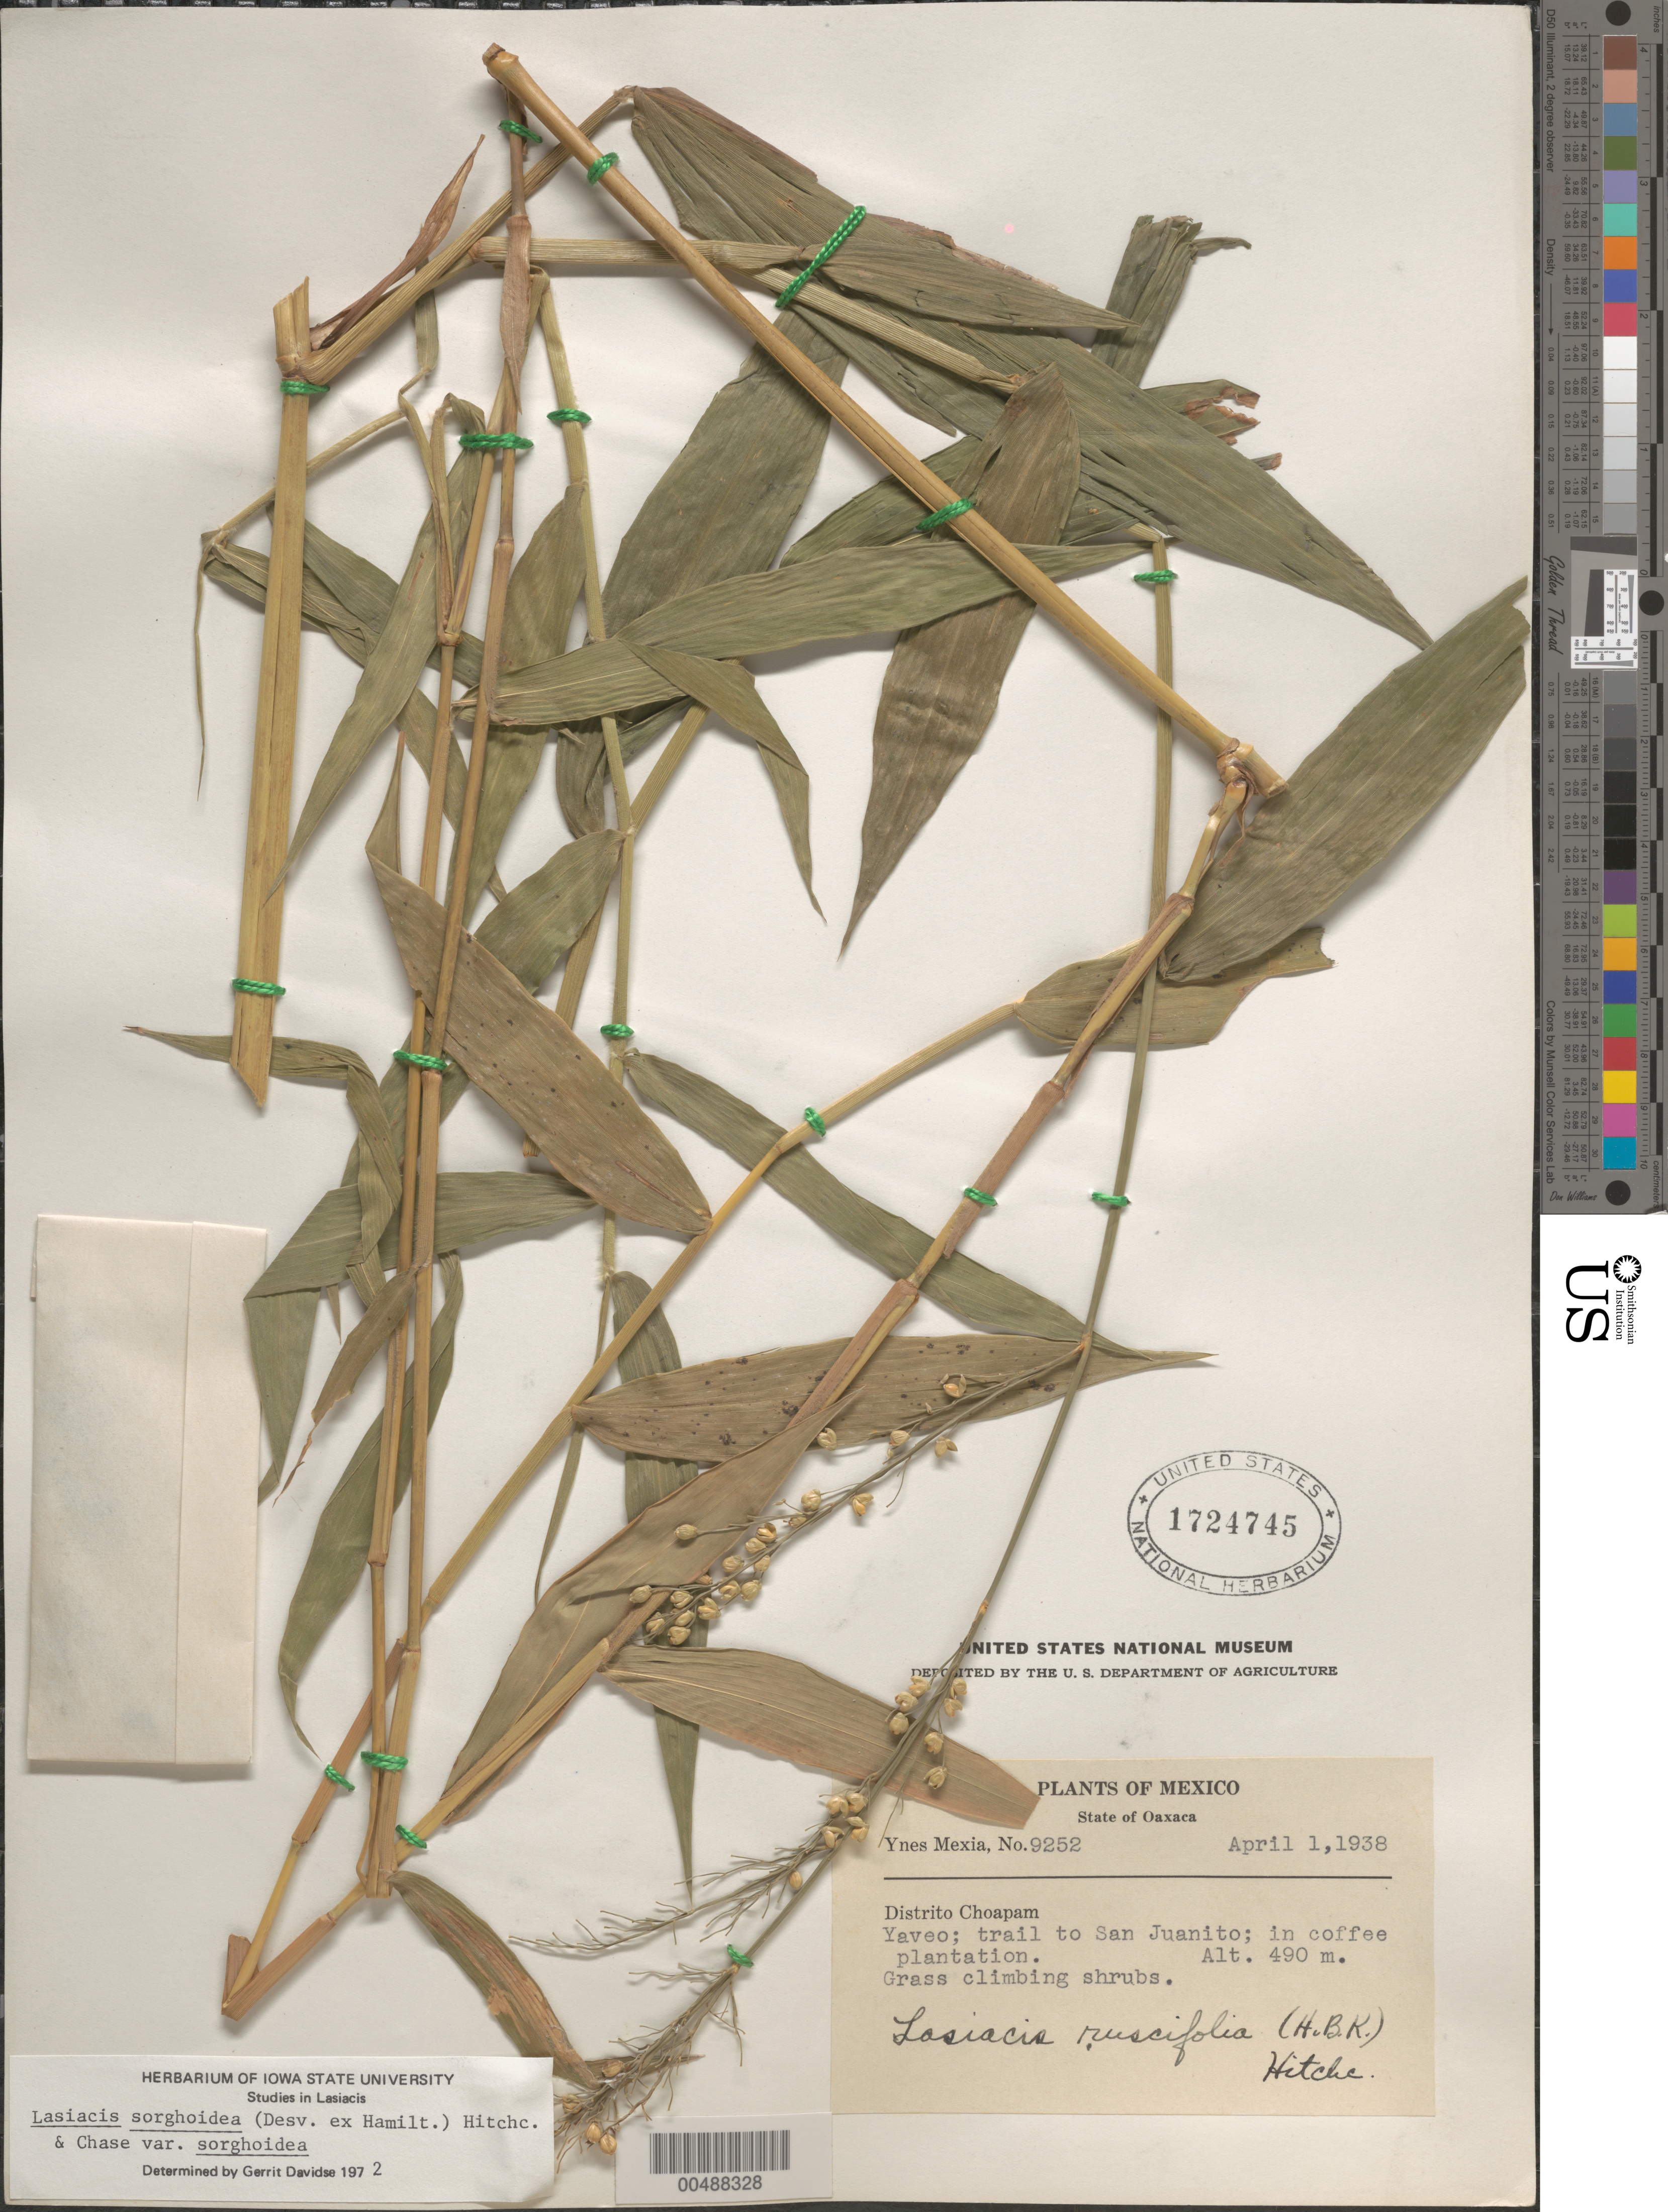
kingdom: Plantae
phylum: Tracheophyta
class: Liliopsida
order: Poales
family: Poaceae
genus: Lasiacis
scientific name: Lasiacis sorghoidea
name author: (Desv. ex Ham.) Hitchc. & Chase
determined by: Davidse, Gerrit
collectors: Y. Mexia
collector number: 9252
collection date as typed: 1 Apr 1938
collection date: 1938-04-01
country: Mexico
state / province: Oaxaca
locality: Dist Choapam, Yaveo, trail to San Juanito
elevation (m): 490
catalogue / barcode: US 1724745